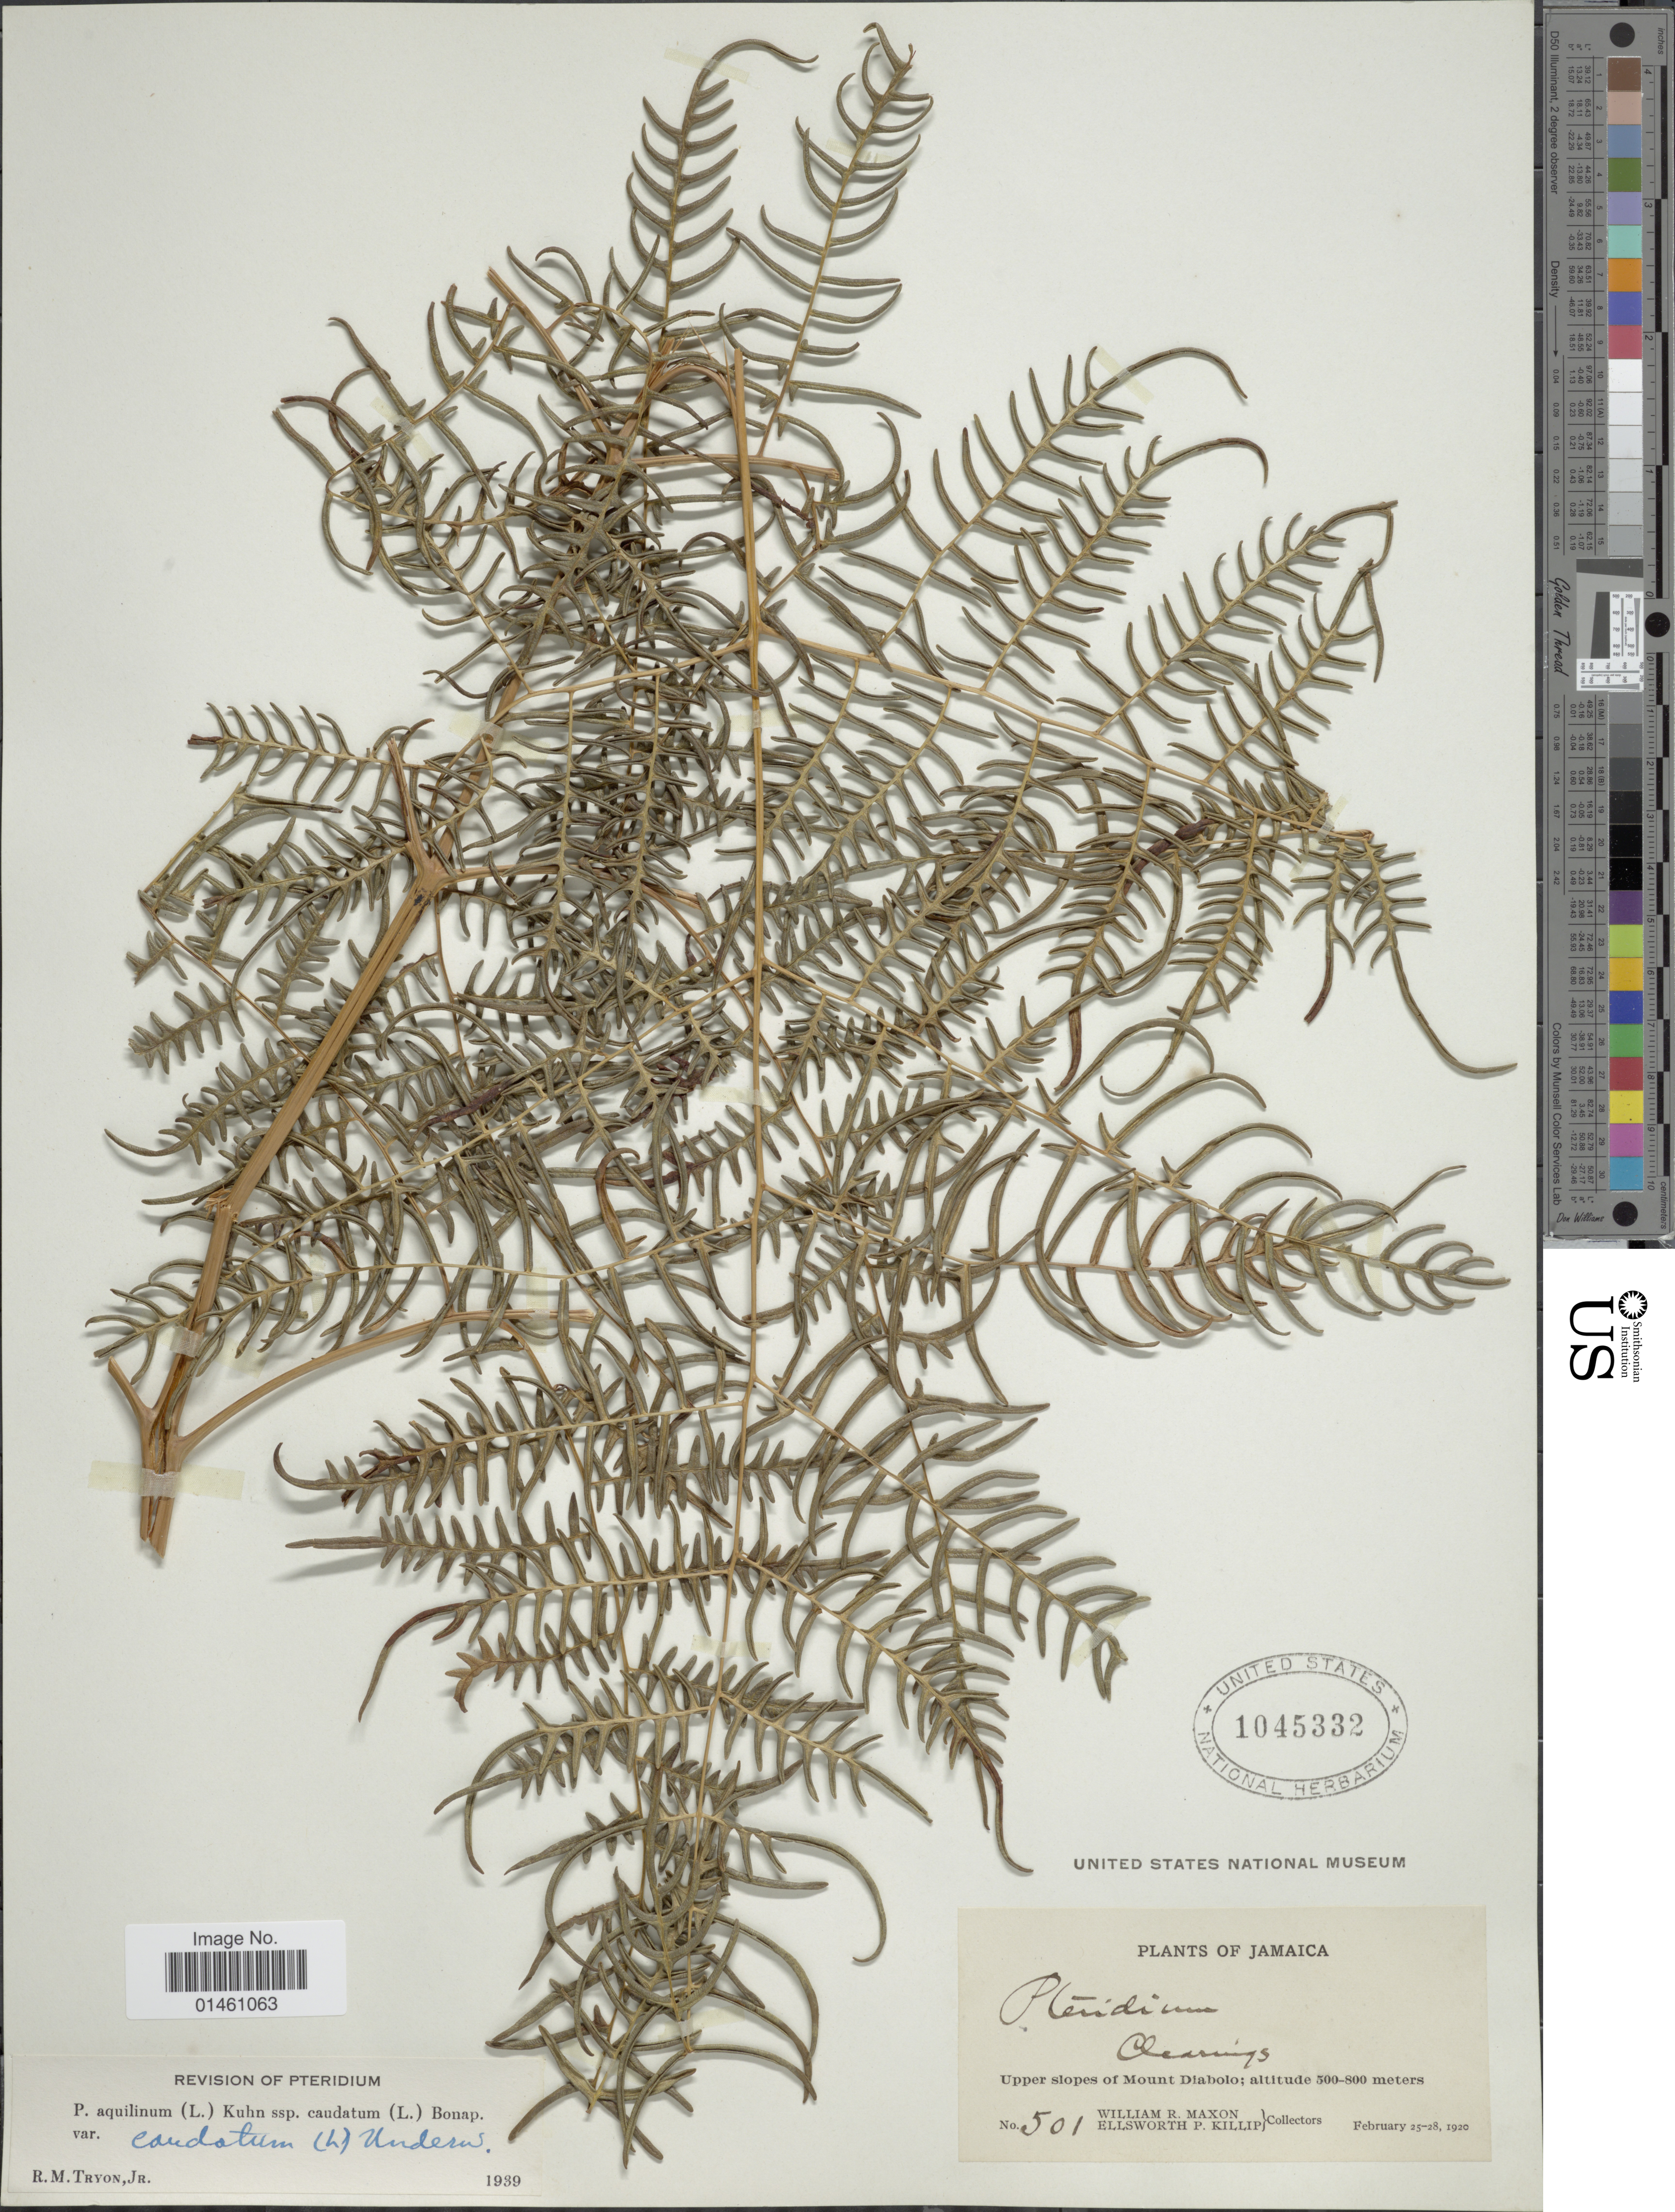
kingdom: Plantae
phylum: Tracheophyta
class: Polypodiopsida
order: Polypodiales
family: Dennstaedtiaceae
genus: Pteridium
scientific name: Pteridium caudatum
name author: (L.) Maxon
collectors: W. R. Maxon & E. P. Killip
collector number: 501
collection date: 1920-02-25/1920-02-28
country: Jamaica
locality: Upper slopes of Mount Diabolo.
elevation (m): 500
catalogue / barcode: US 1045332